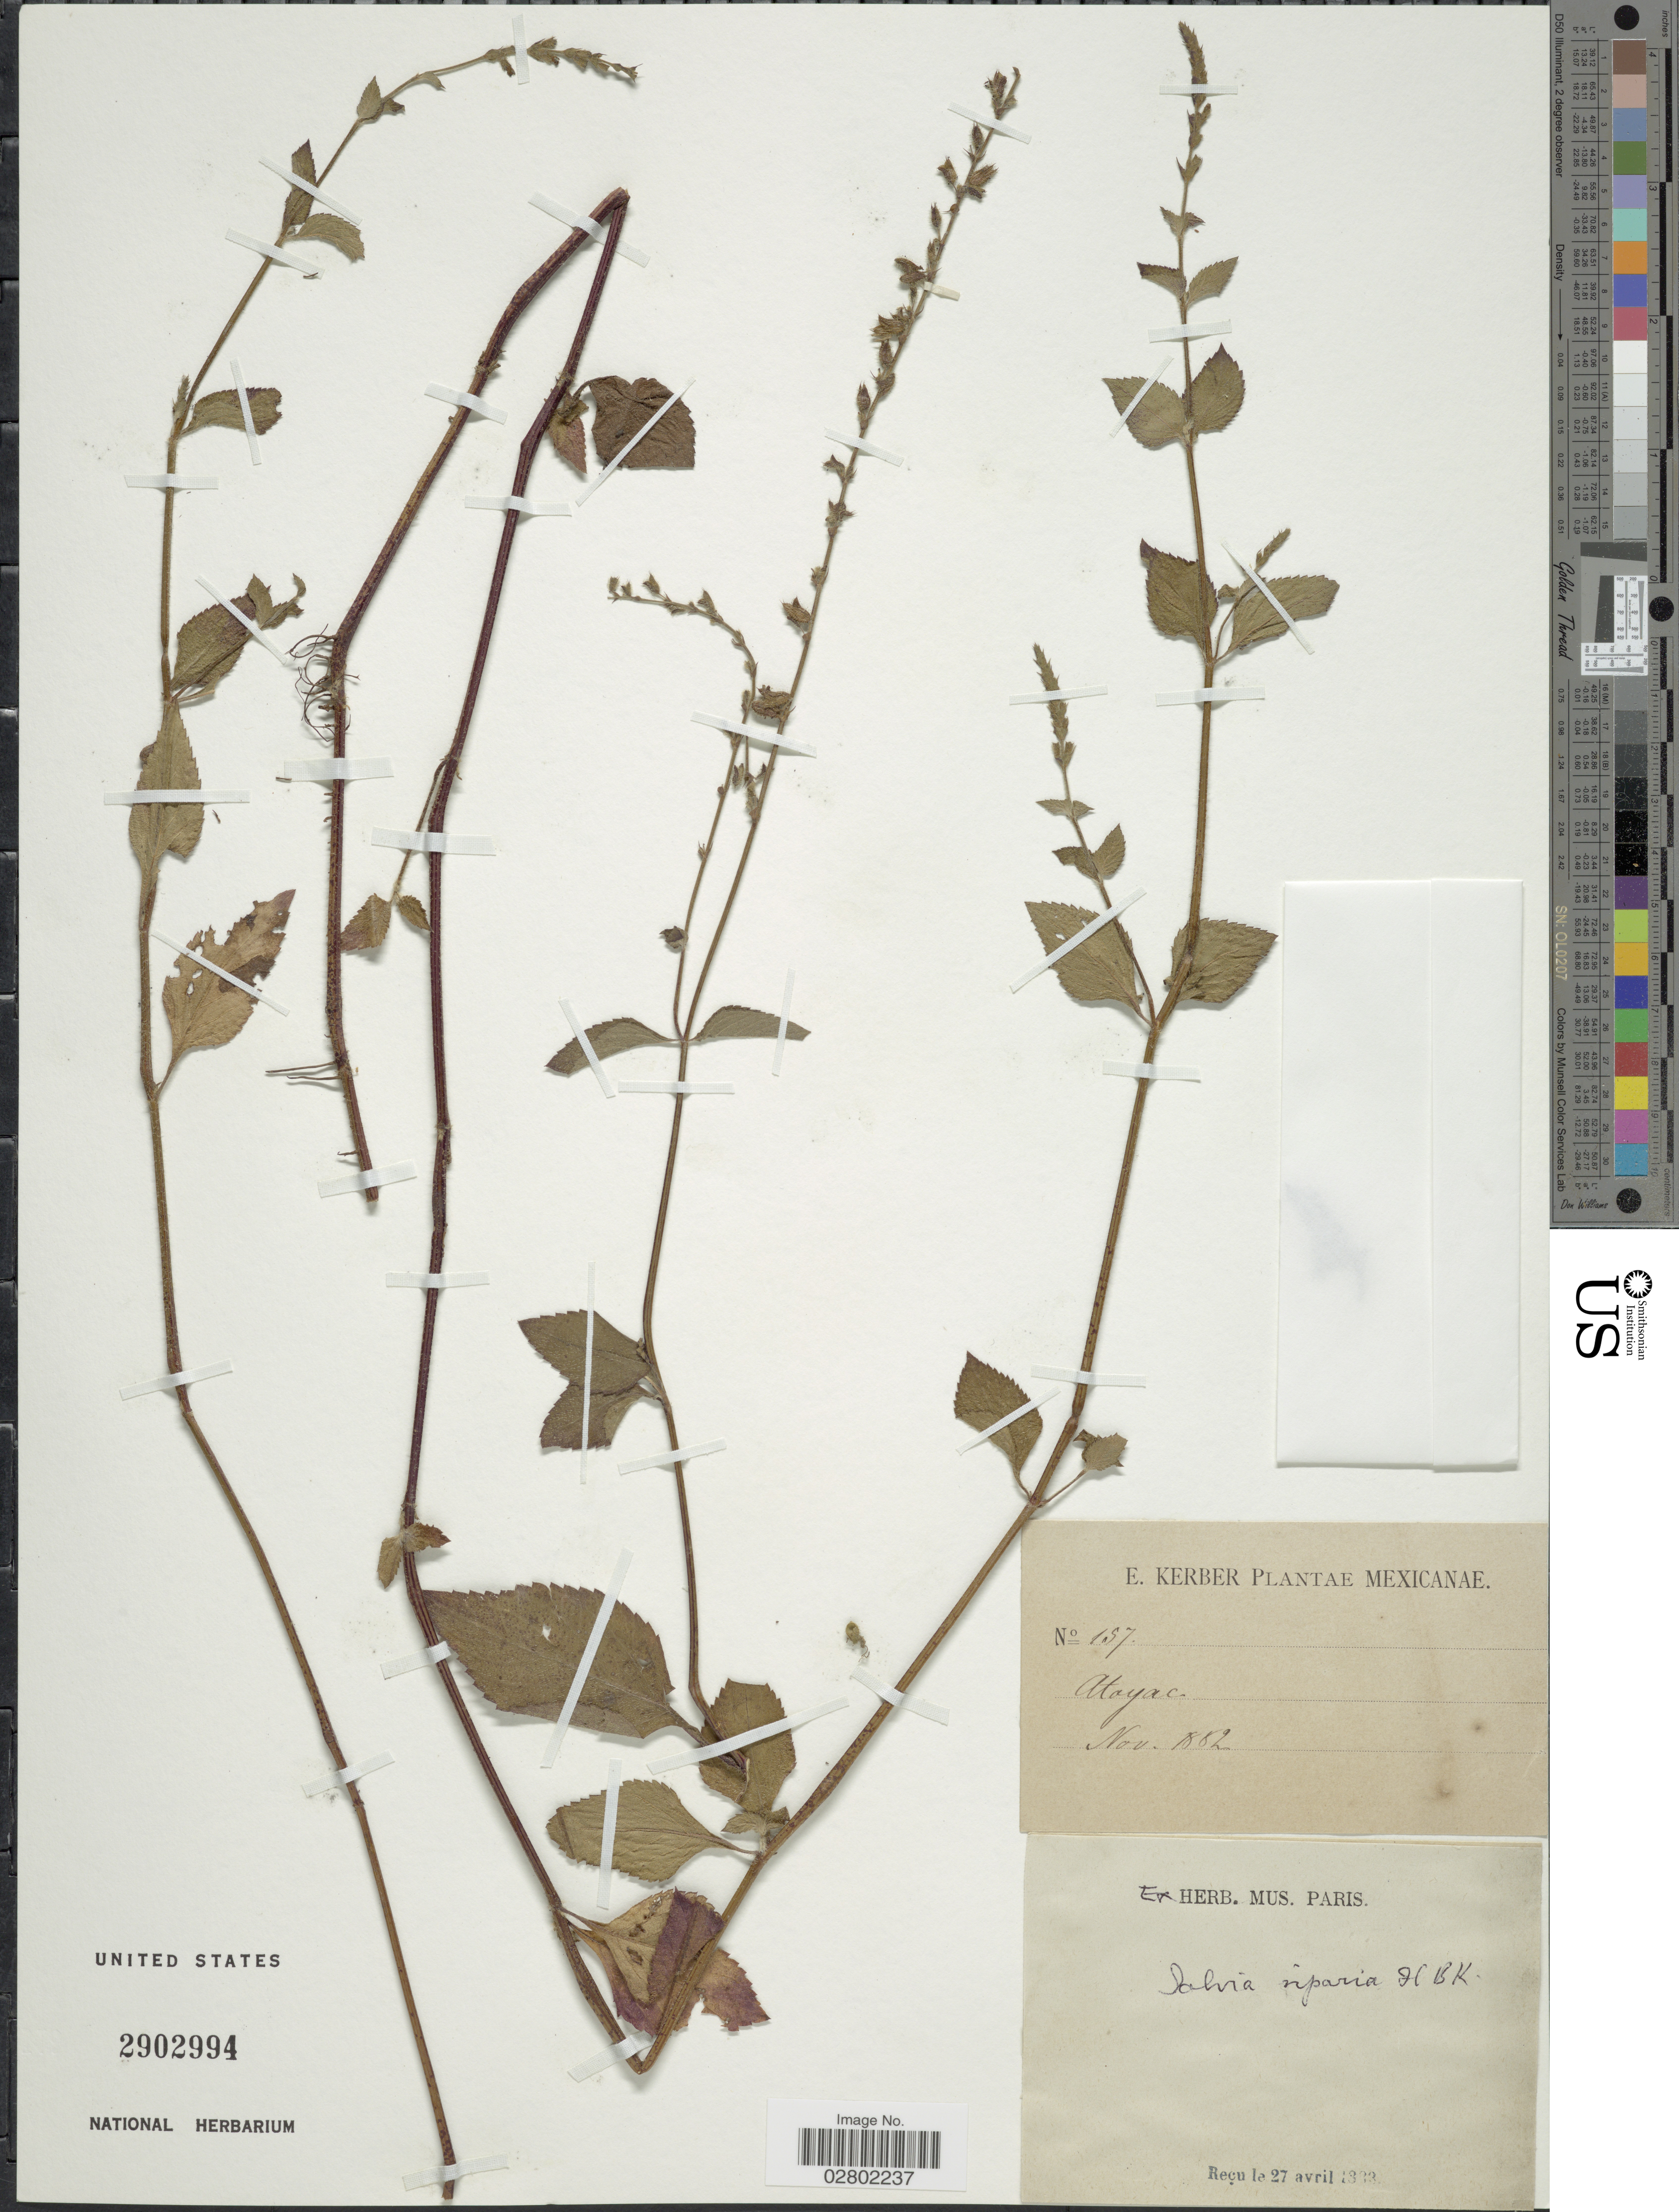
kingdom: Plantae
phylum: Tracheophyta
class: Magnoliopsida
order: Lamiales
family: Lamiaceae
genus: Salvia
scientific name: Salvia misella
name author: Kunth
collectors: E. Kerber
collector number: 157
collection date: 1882-11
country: Mexico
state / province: Jalisco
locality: Atoyac.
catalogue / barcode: US 2902994